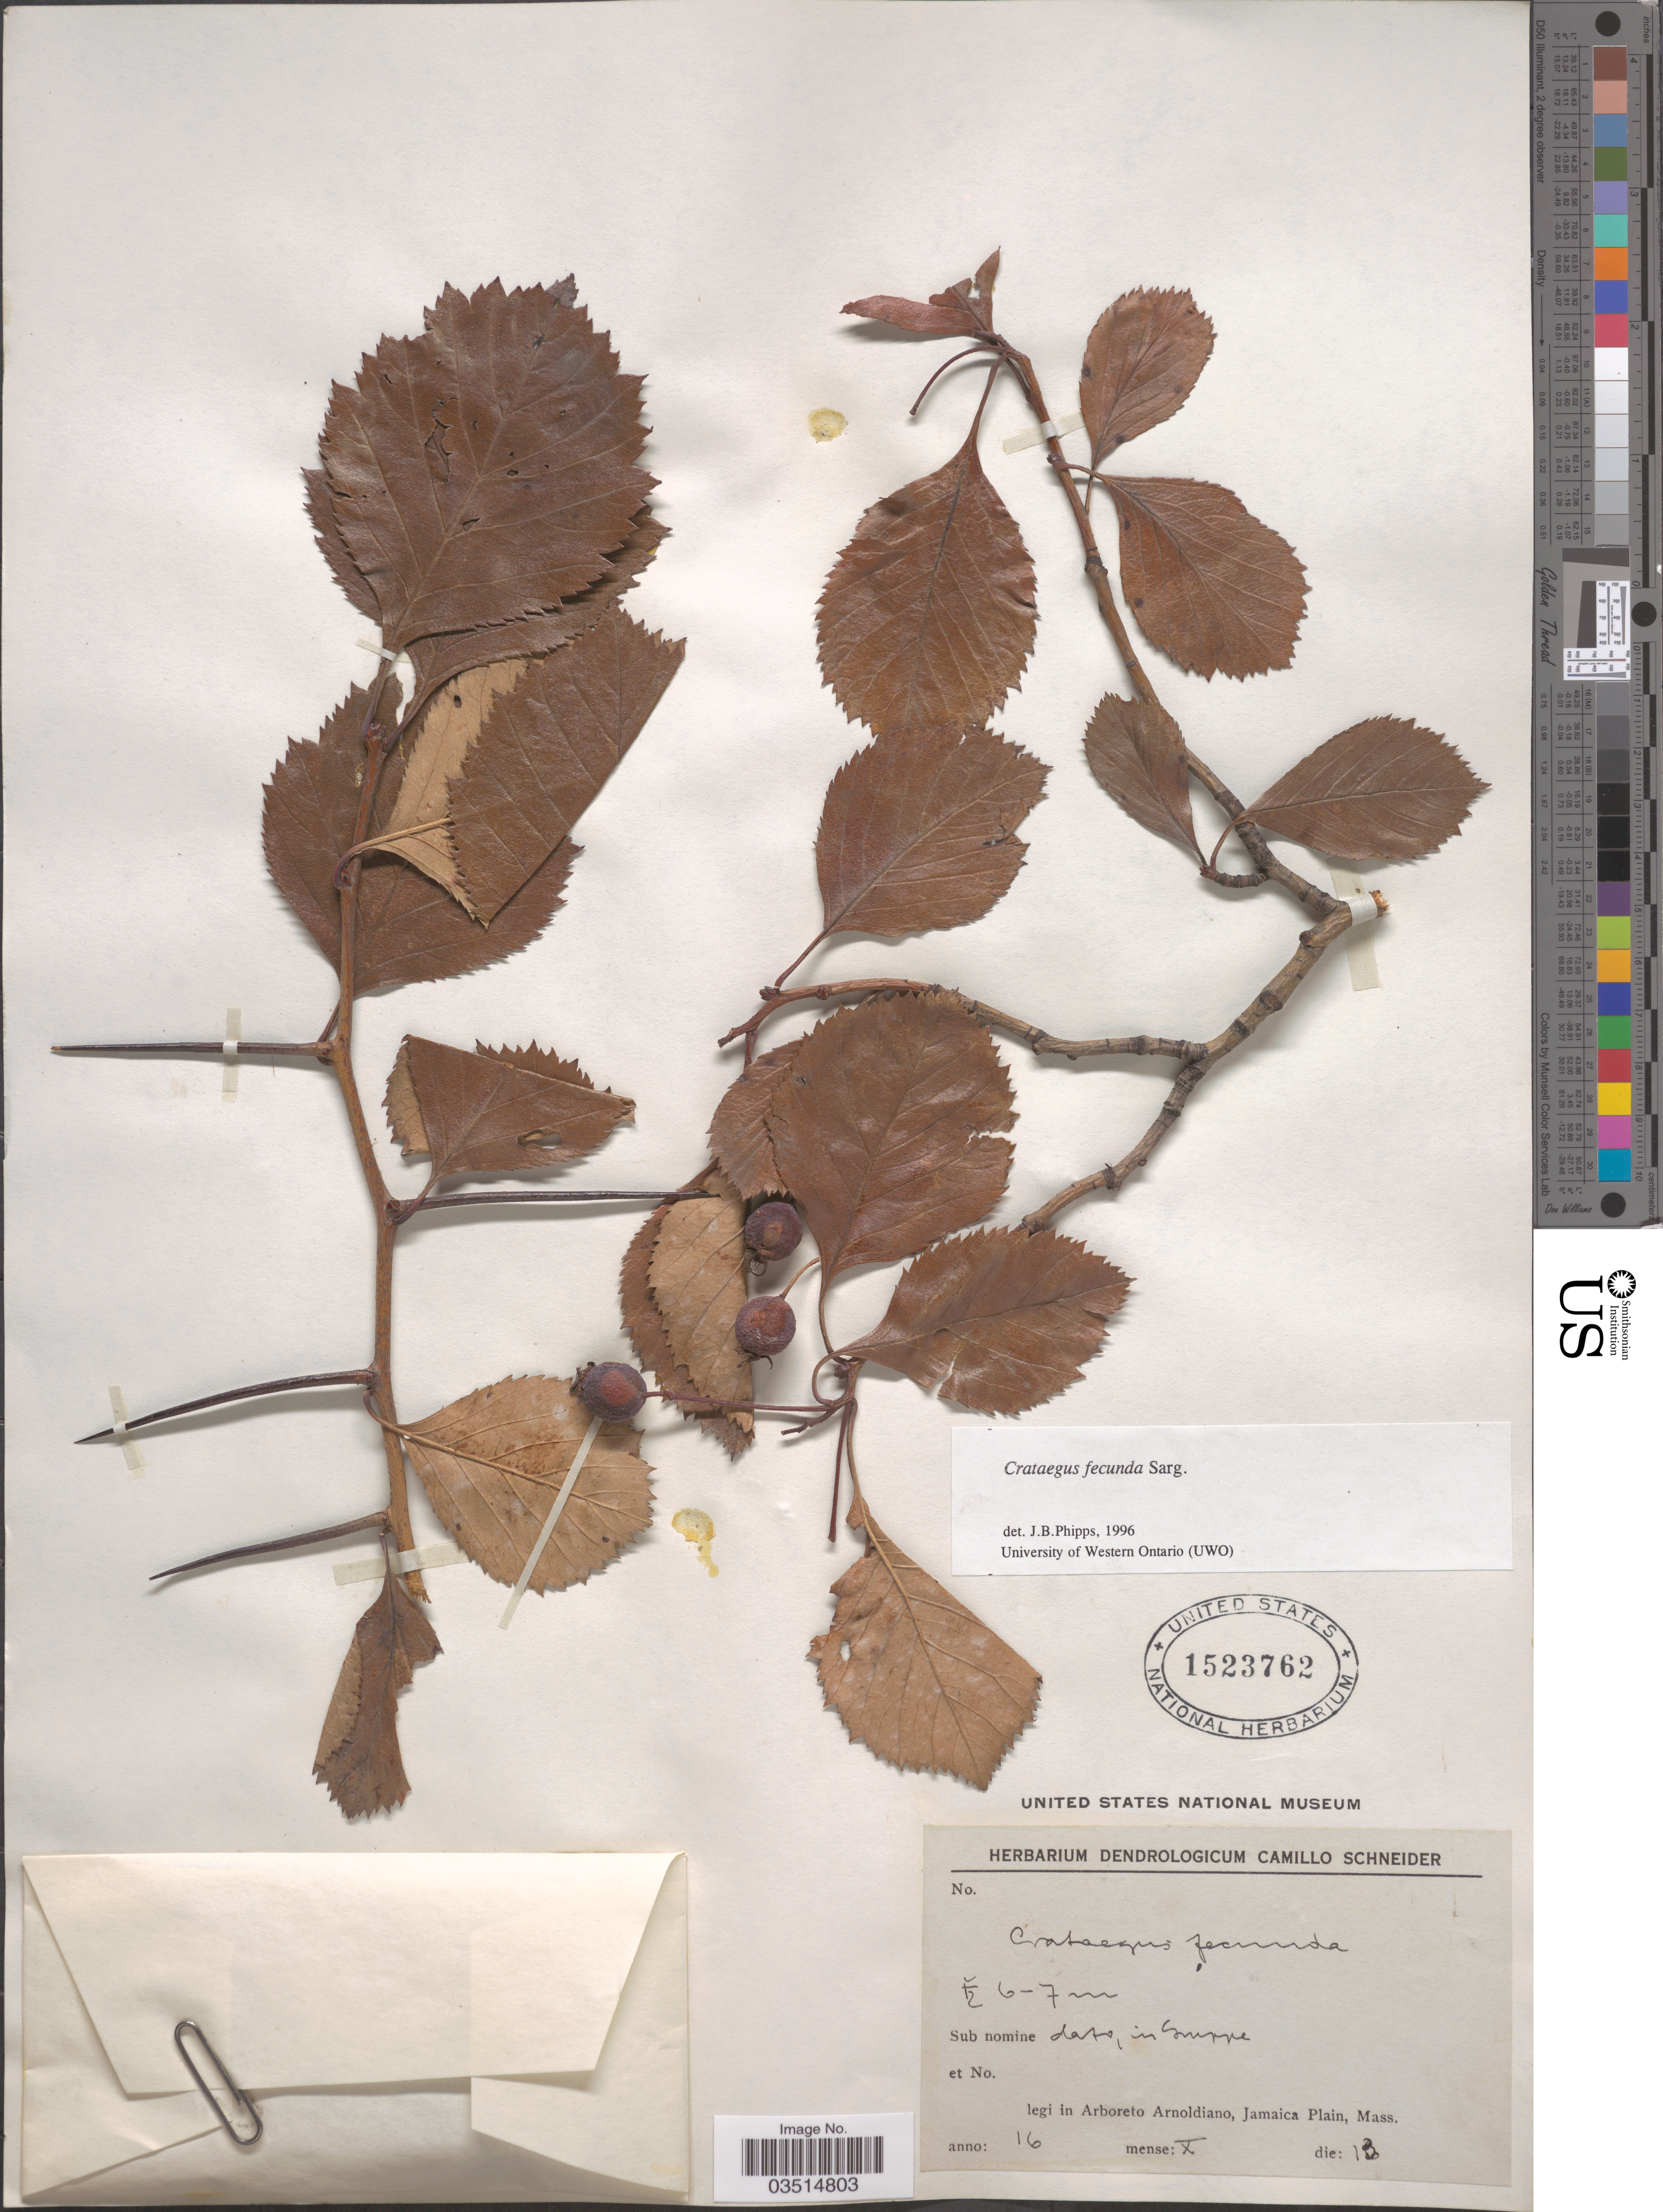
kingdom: Plantae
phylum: Tracheophyta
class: Magnoliopsida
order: Rosales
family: Rosaceae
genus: Crataegus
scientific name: Crataegus fecunda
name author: Sarg.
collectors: ex herb. Dendrologicum C. Schneider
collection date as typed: Transcribed d/m/y: 13/10/16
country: United States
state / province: Massachusetts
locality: Arboreto Arnoldiano, Jamaica Plain.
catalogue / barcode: US 1523762